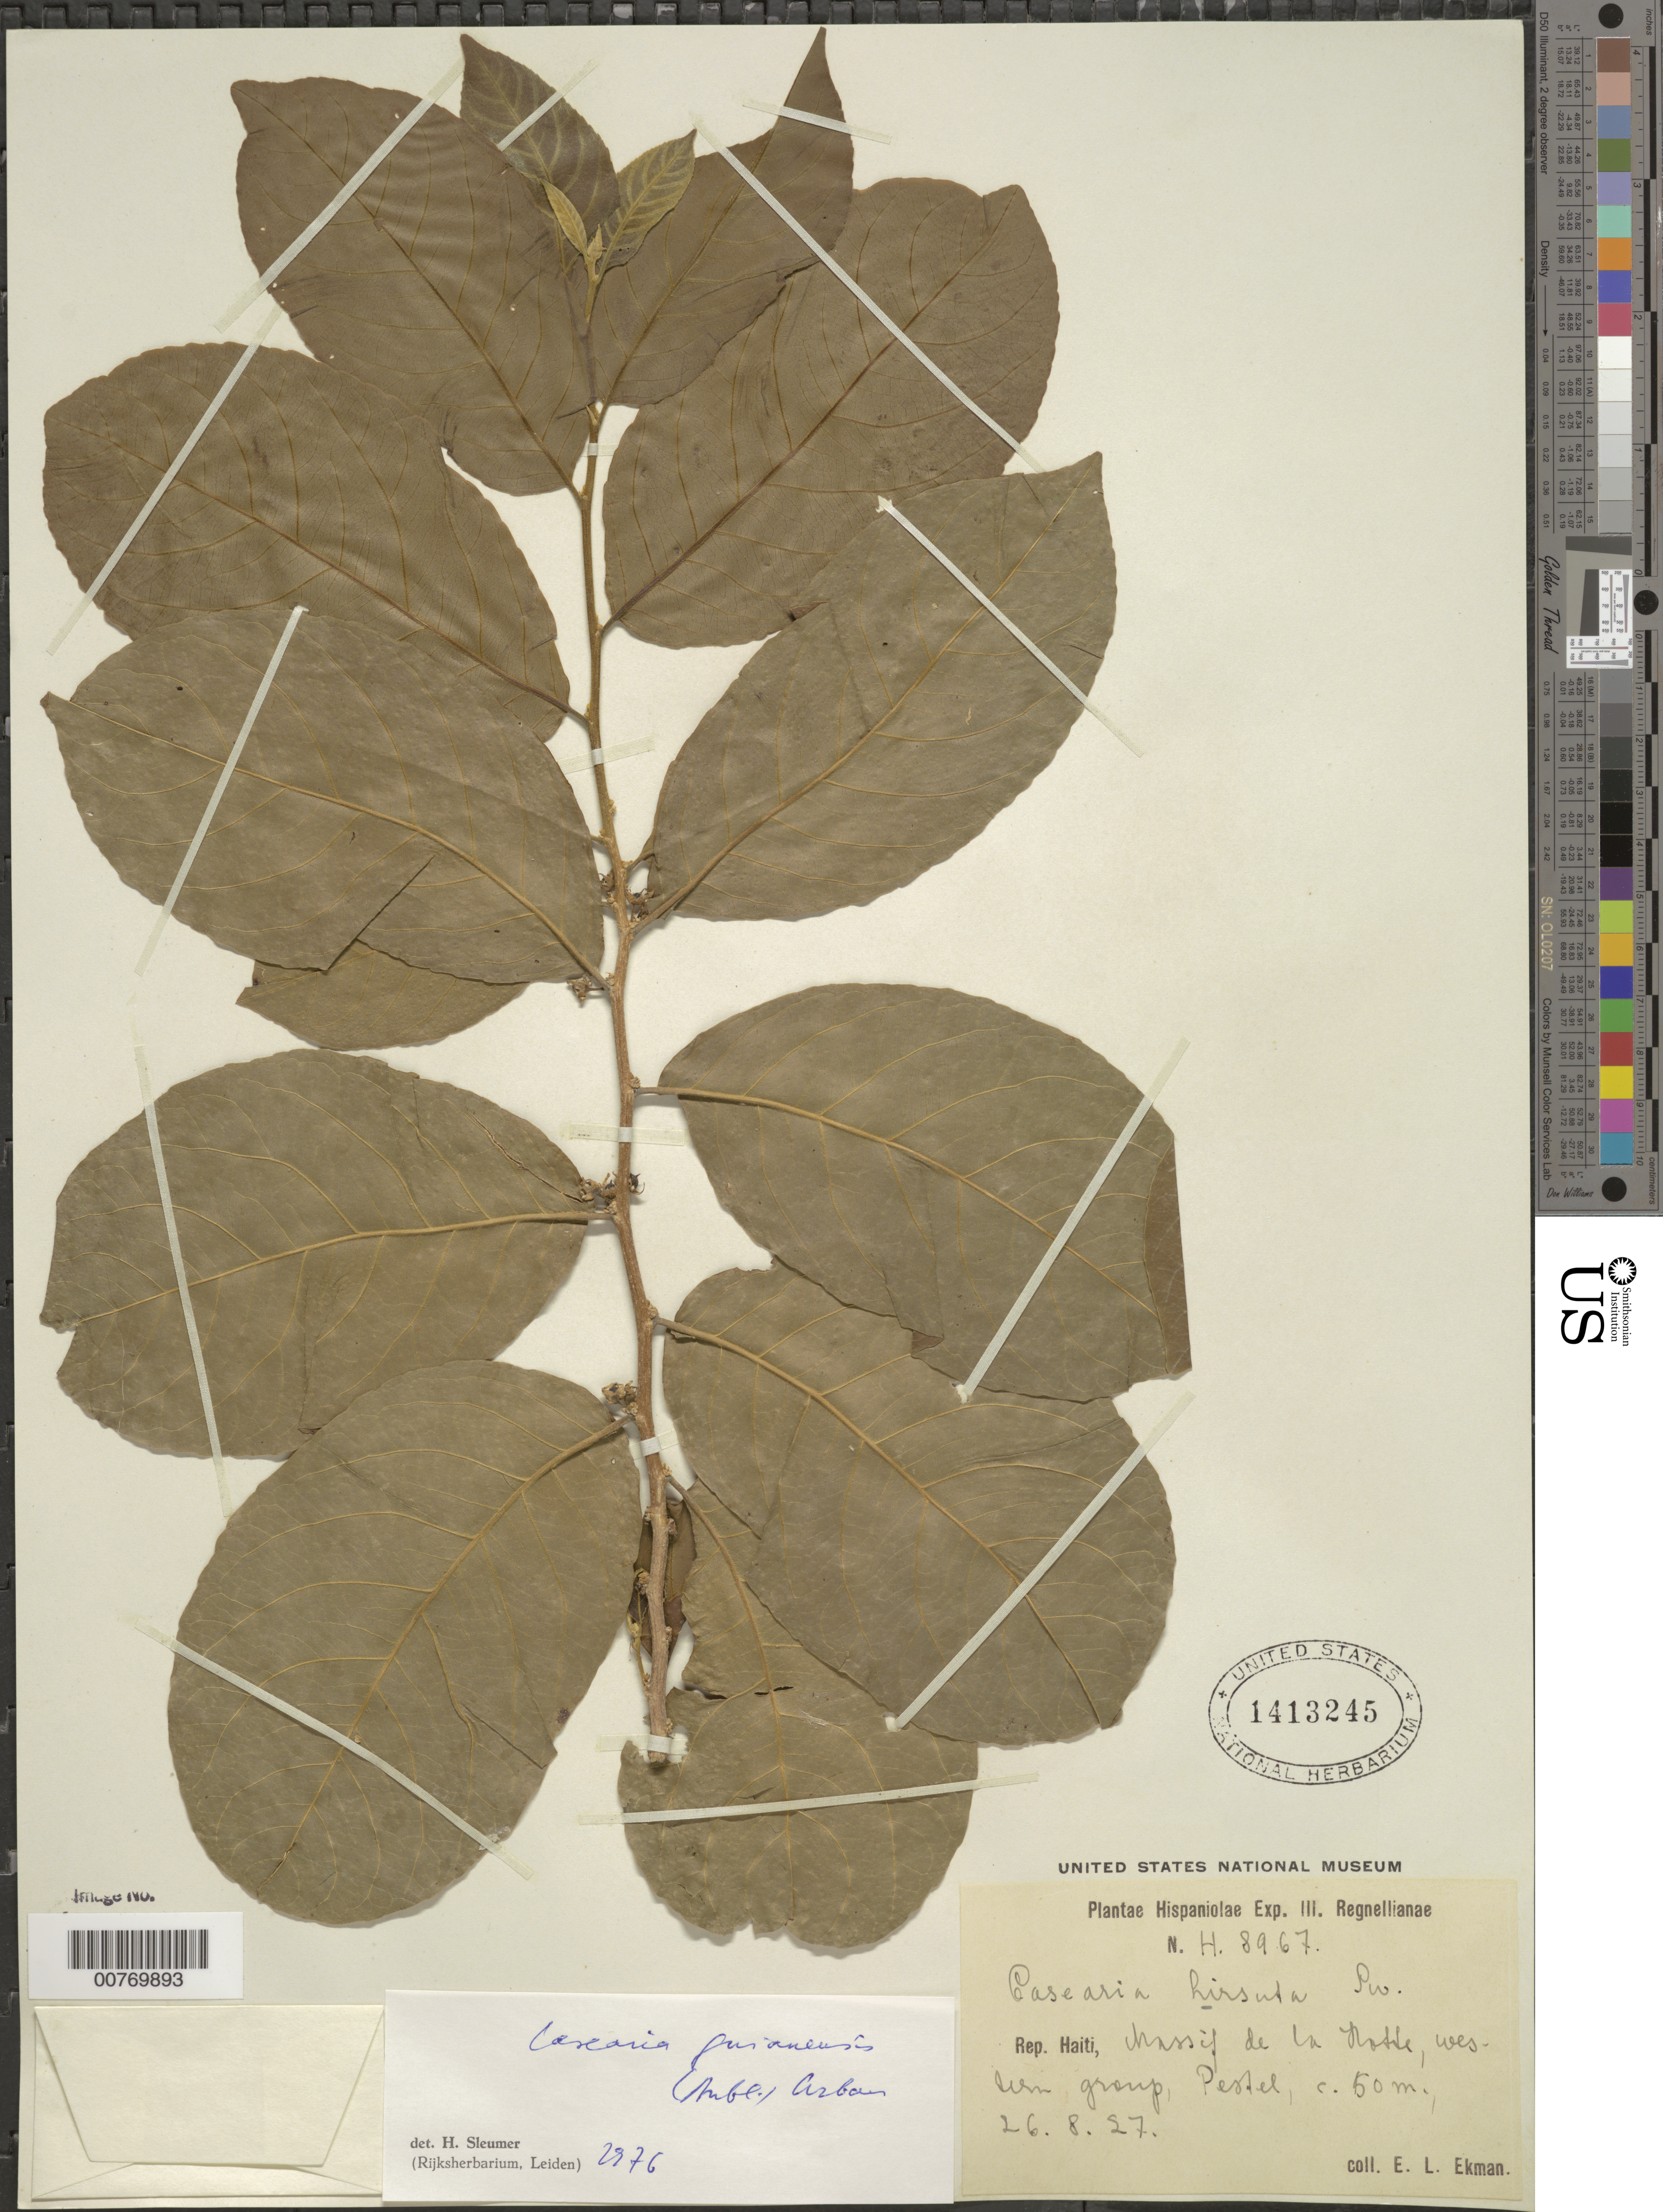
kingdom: Plantae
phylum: Tracheophyta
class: Magnoliopsida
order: Malpighiales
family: Salicaceae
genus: Casearia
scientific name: Casearia guianensis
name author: (Aubl.) Urb.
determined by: Sleumer, H. O.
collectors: E. L. Ekman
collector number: H 8967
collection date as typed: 26 Aug 1927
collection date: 1927-08-26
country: Haiti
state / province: Sud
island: Hispaniola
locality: Massif de la Hotte, western group, "Peslel".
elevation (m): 50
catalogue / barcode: US 1413245